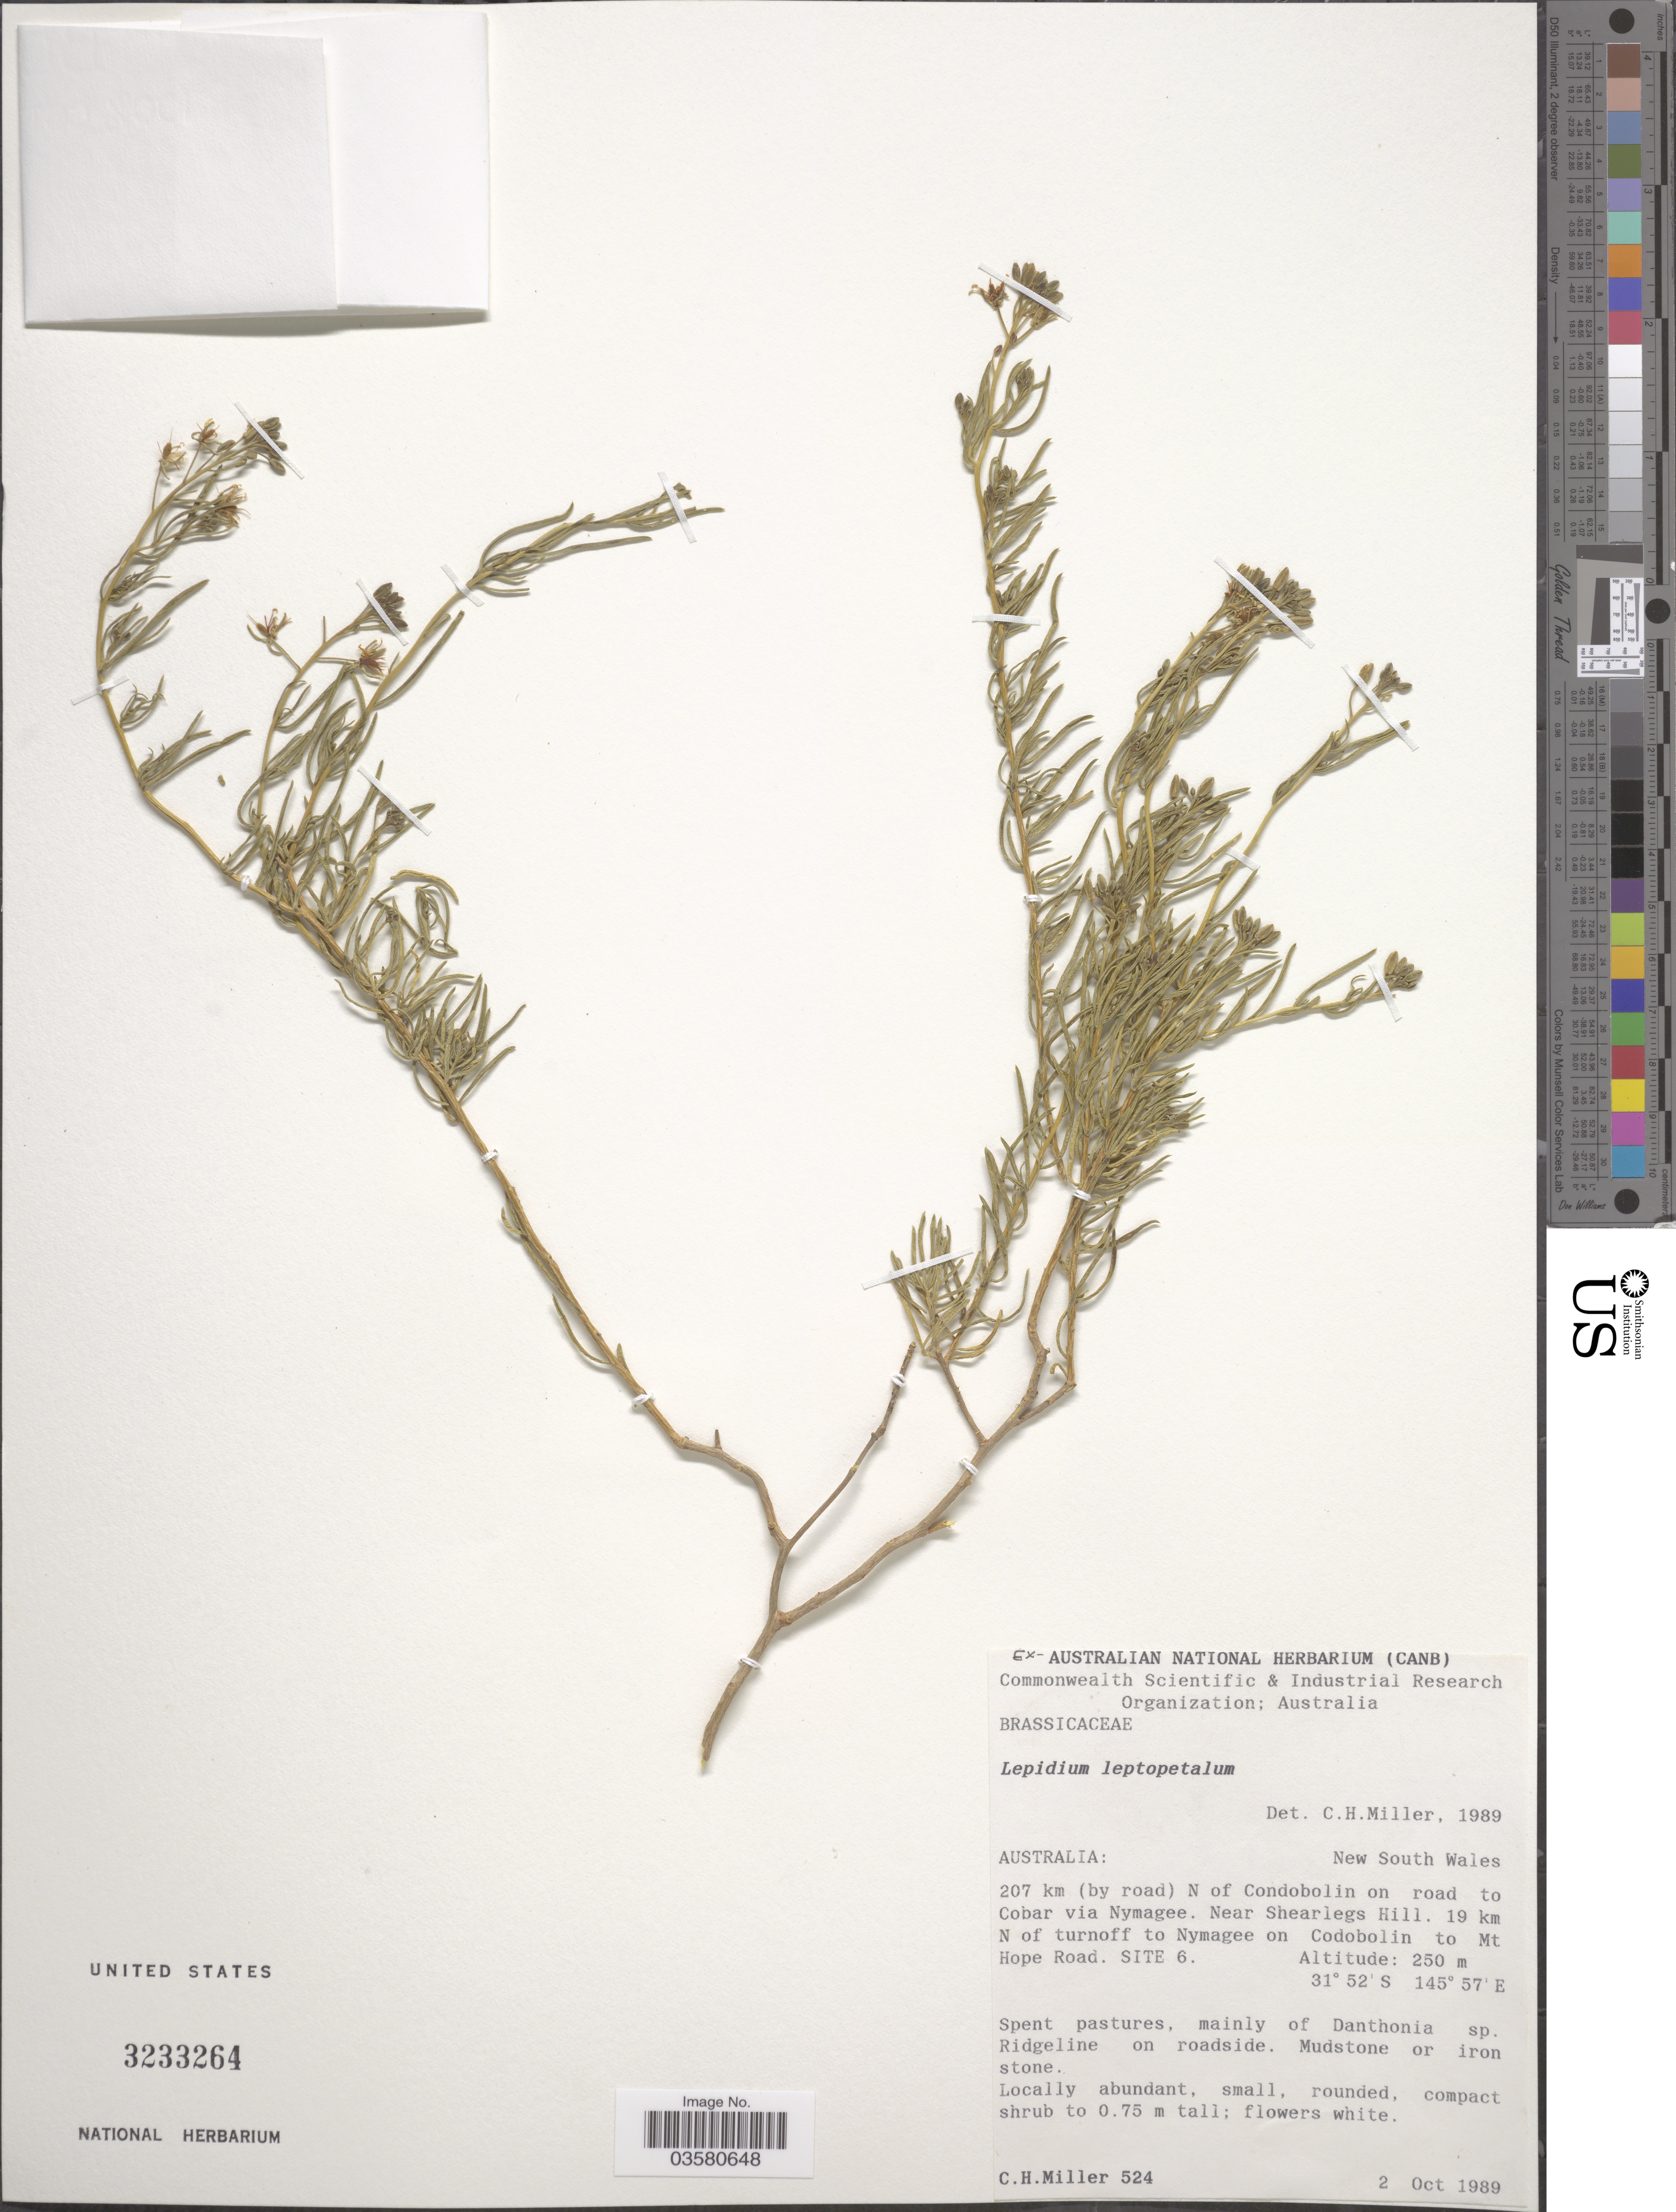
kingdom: Plantae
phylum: Tracheophyta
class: Magnoliopsida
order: Brassicales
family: Brassicaceae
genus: Lepidium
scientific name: Lepidium leptopetalum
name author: F. Muell.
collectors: C. H. Miller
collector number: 524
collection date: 1989-10-02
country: Australia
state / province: New South Wales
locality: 207 km (by road) N of Condobolin on road to Cobar via Nymagee. Near Shearlegs Hill. 19 km N of turnoff to Nymagee on Codobolin to Mt Hope Road. Site 6.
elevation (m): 250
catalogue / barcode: US 3233264